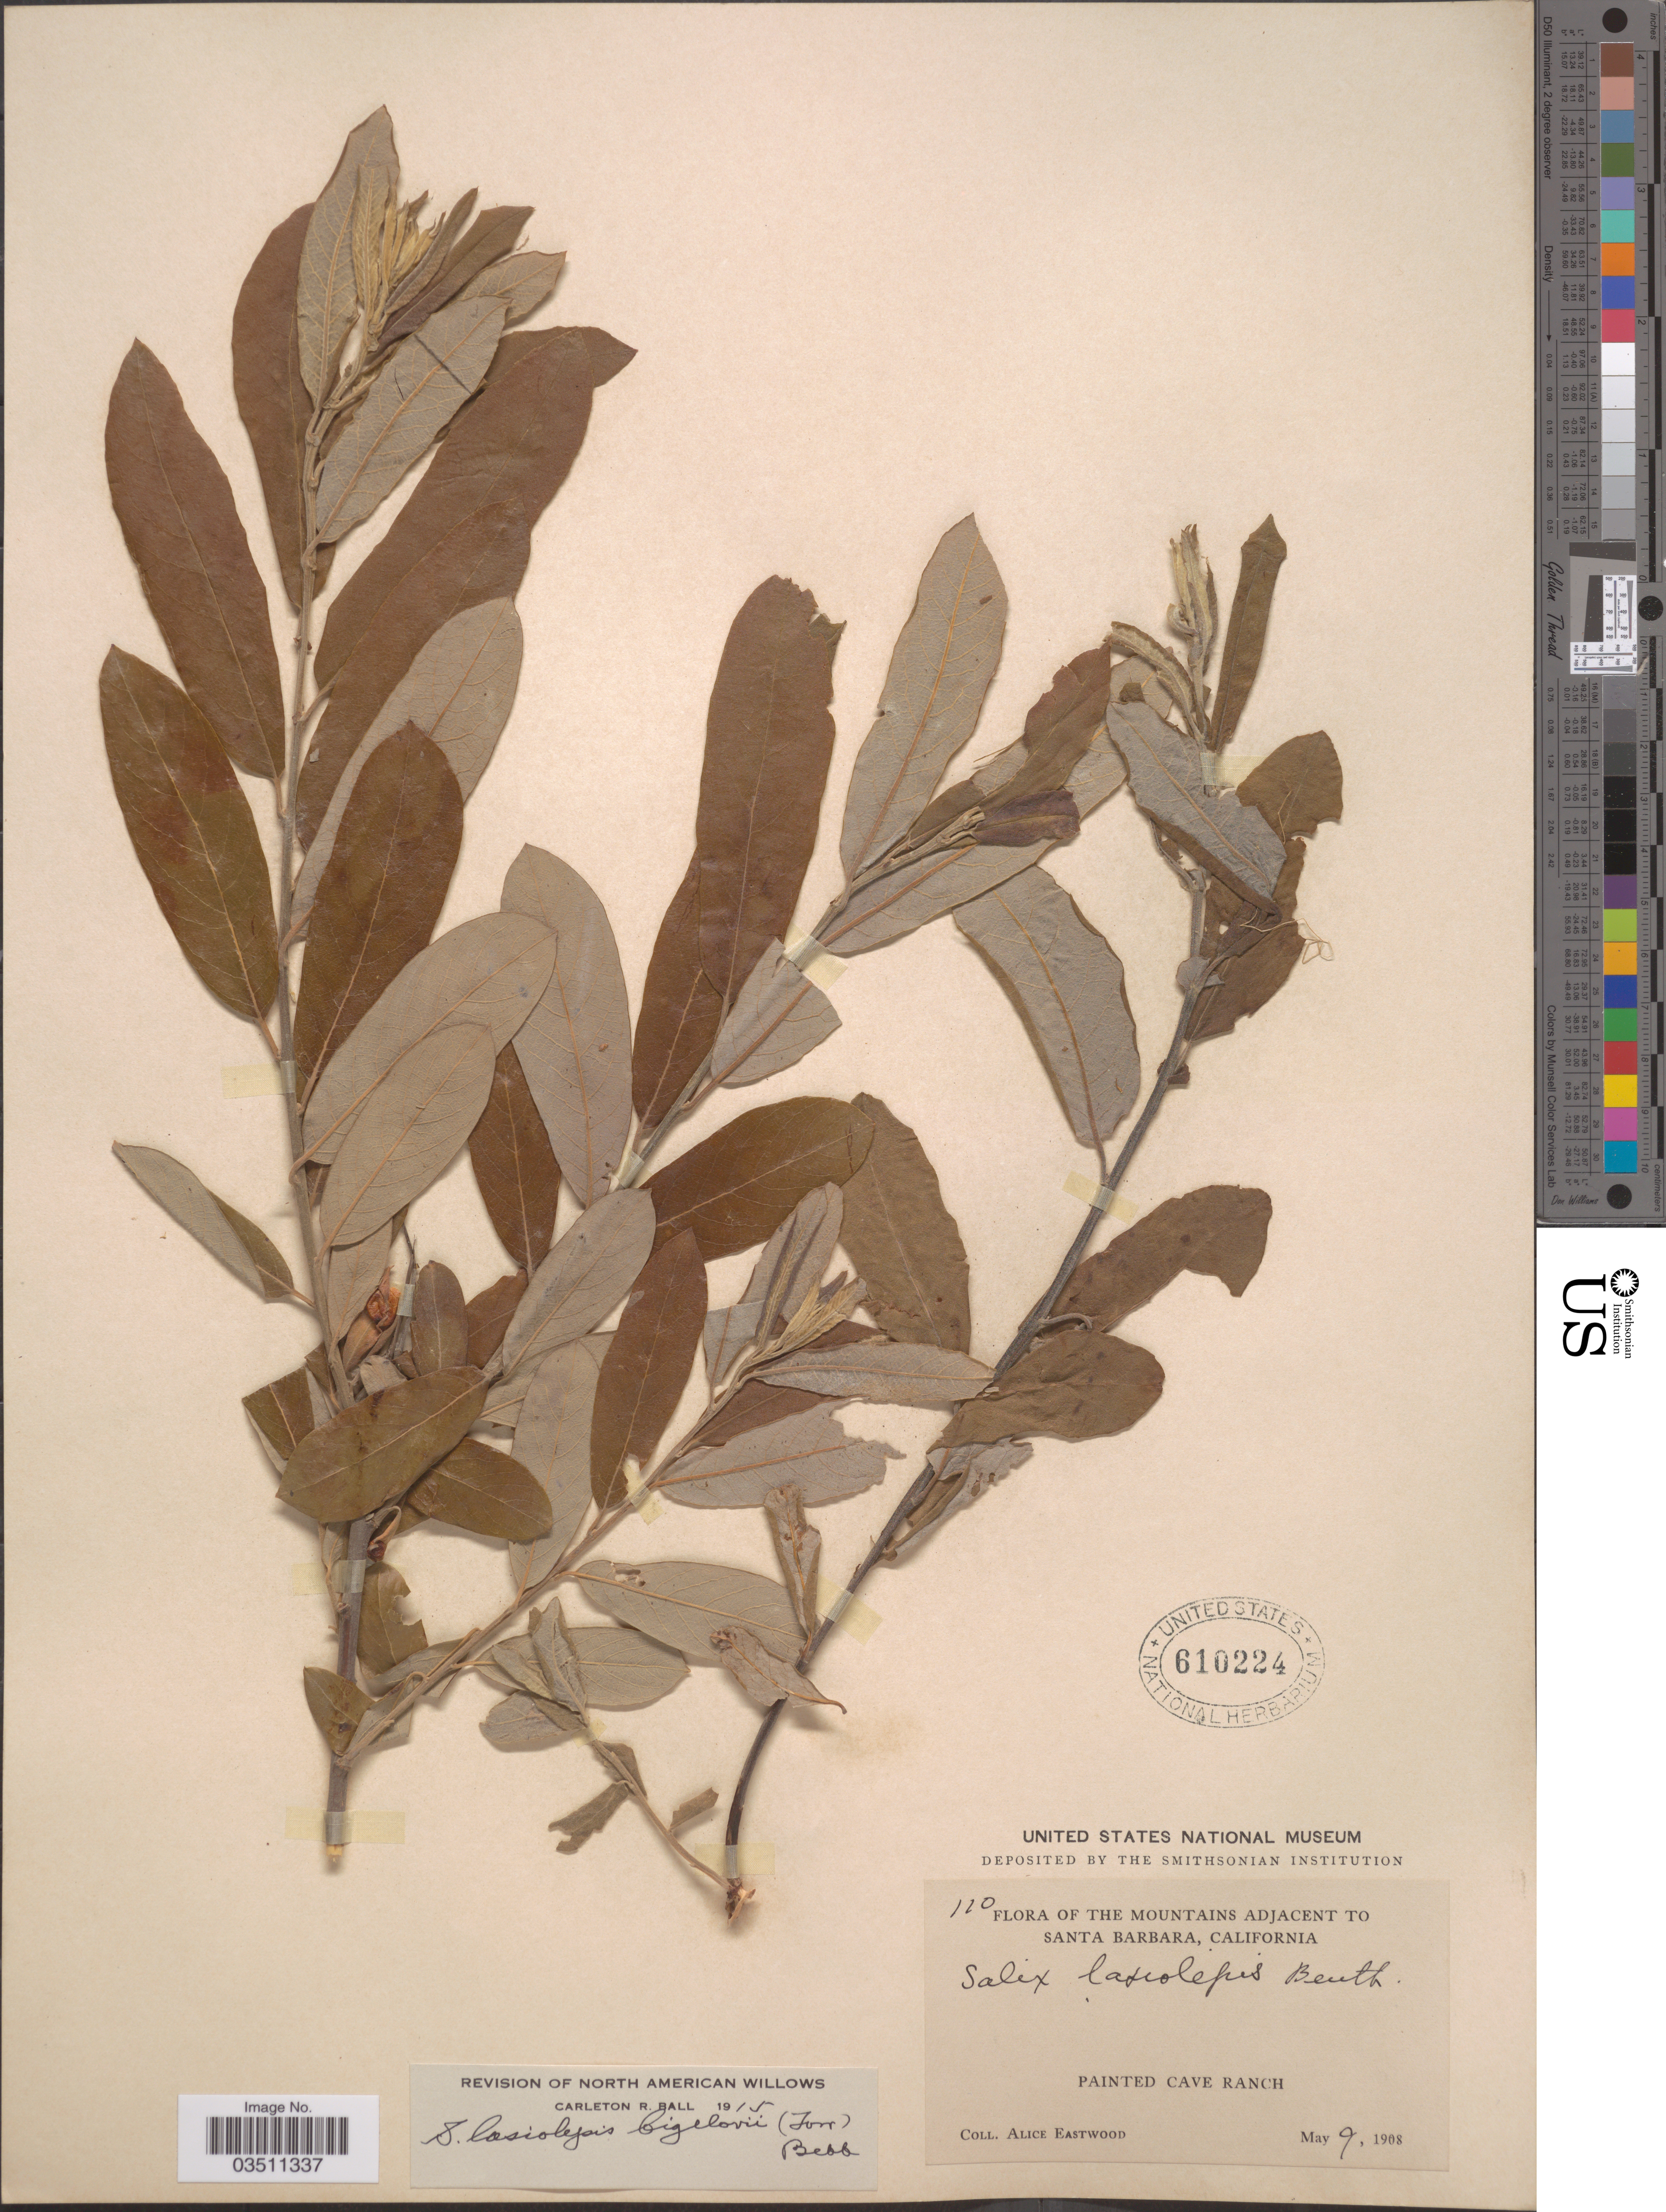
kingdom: Plantae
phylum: Tracheophyta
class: Magnoliopsida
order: Malpighiales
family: Salicaceae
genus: Salix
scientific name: Salix lasiolepis var. bigelovii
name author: Benth.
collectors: A. Eastwood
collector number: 110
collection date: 1908-05-09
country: United States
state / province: California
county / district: Santa Barbara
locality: The Mountains adjacent to Santa Barbara. Painted Cave Ranch.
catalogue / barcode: US 610224